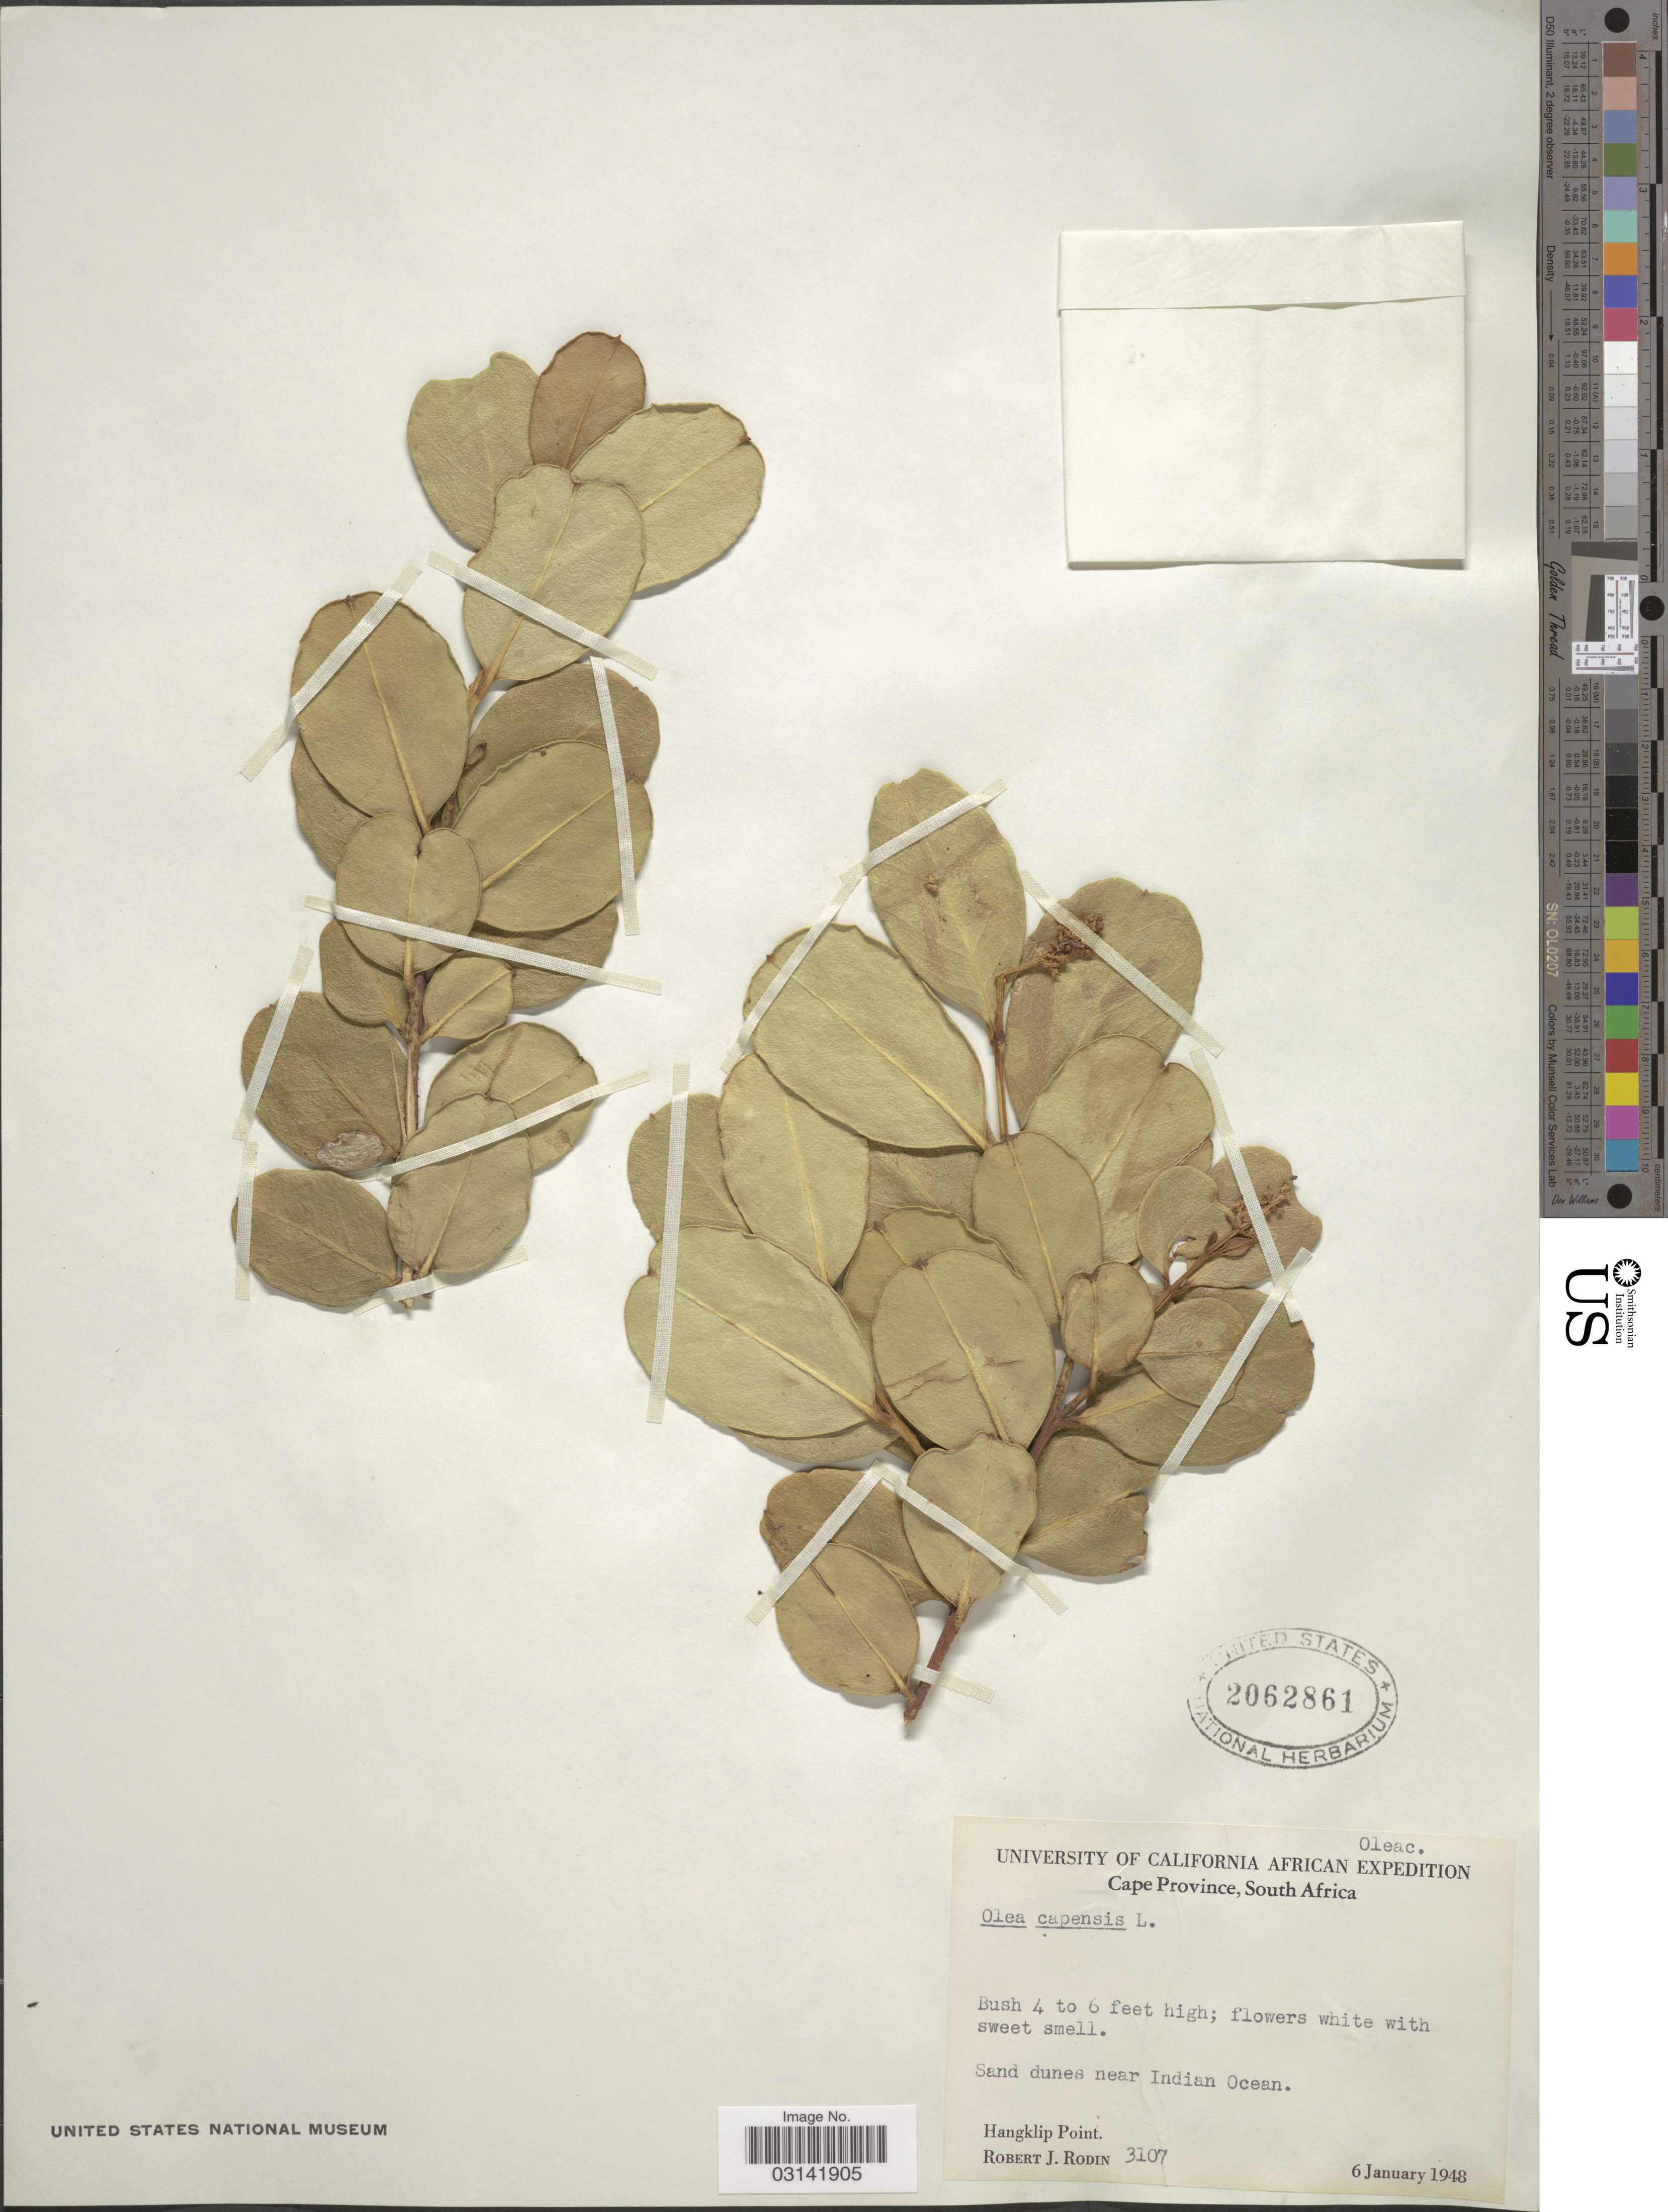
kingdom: Plantae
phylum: Tracheophyta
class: Magnoliopsida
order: Lamiales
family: Oleaceae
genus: Olea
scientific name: Olea capensis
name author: L.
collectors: R. J. Rodin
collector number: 3107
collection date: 1948-01-06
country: South Africa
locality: Sand dunes near Indian Ocean.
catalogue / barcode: US 2062861